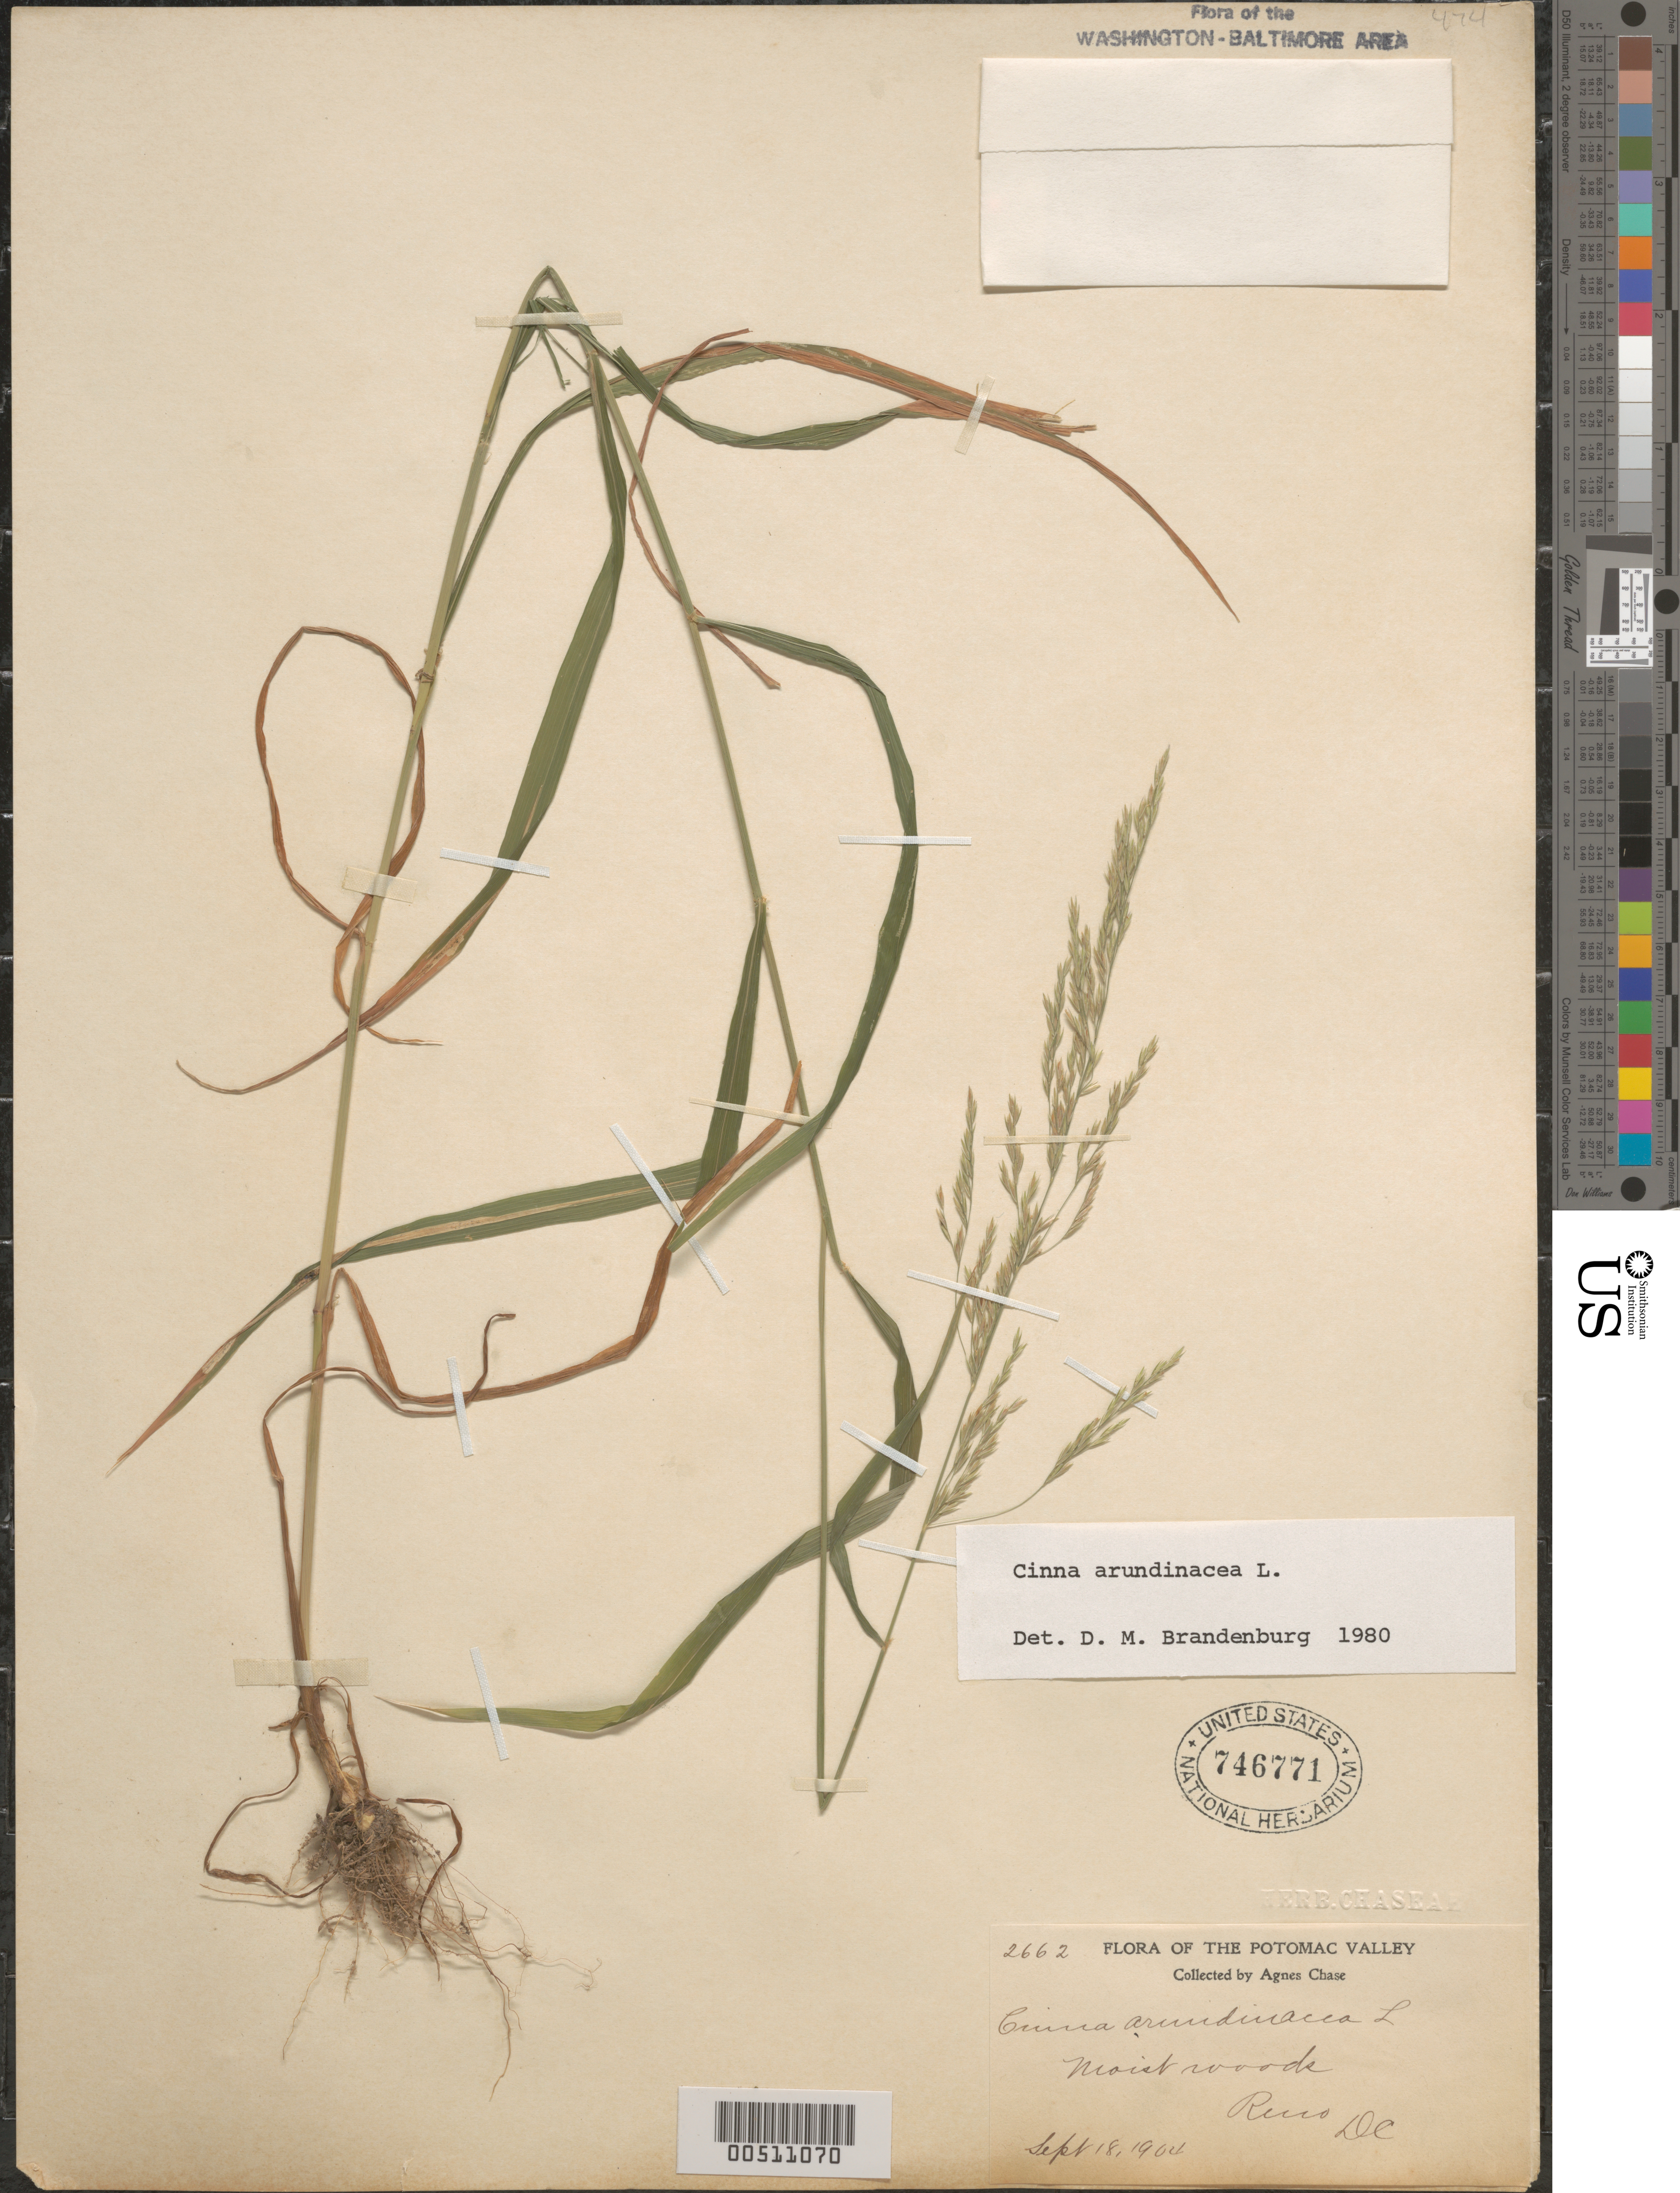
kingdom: Plantae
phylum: Tracheophyta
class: Liliopsida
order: Poales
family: Poaceae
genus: Cinna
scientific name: Cinna arundinacea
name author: L.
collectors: A. Chase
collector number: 2662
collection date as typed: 18 Sep 1904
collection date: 1904-09-18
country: United States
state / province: District of Columbia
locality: Reno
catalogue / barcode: US 746771